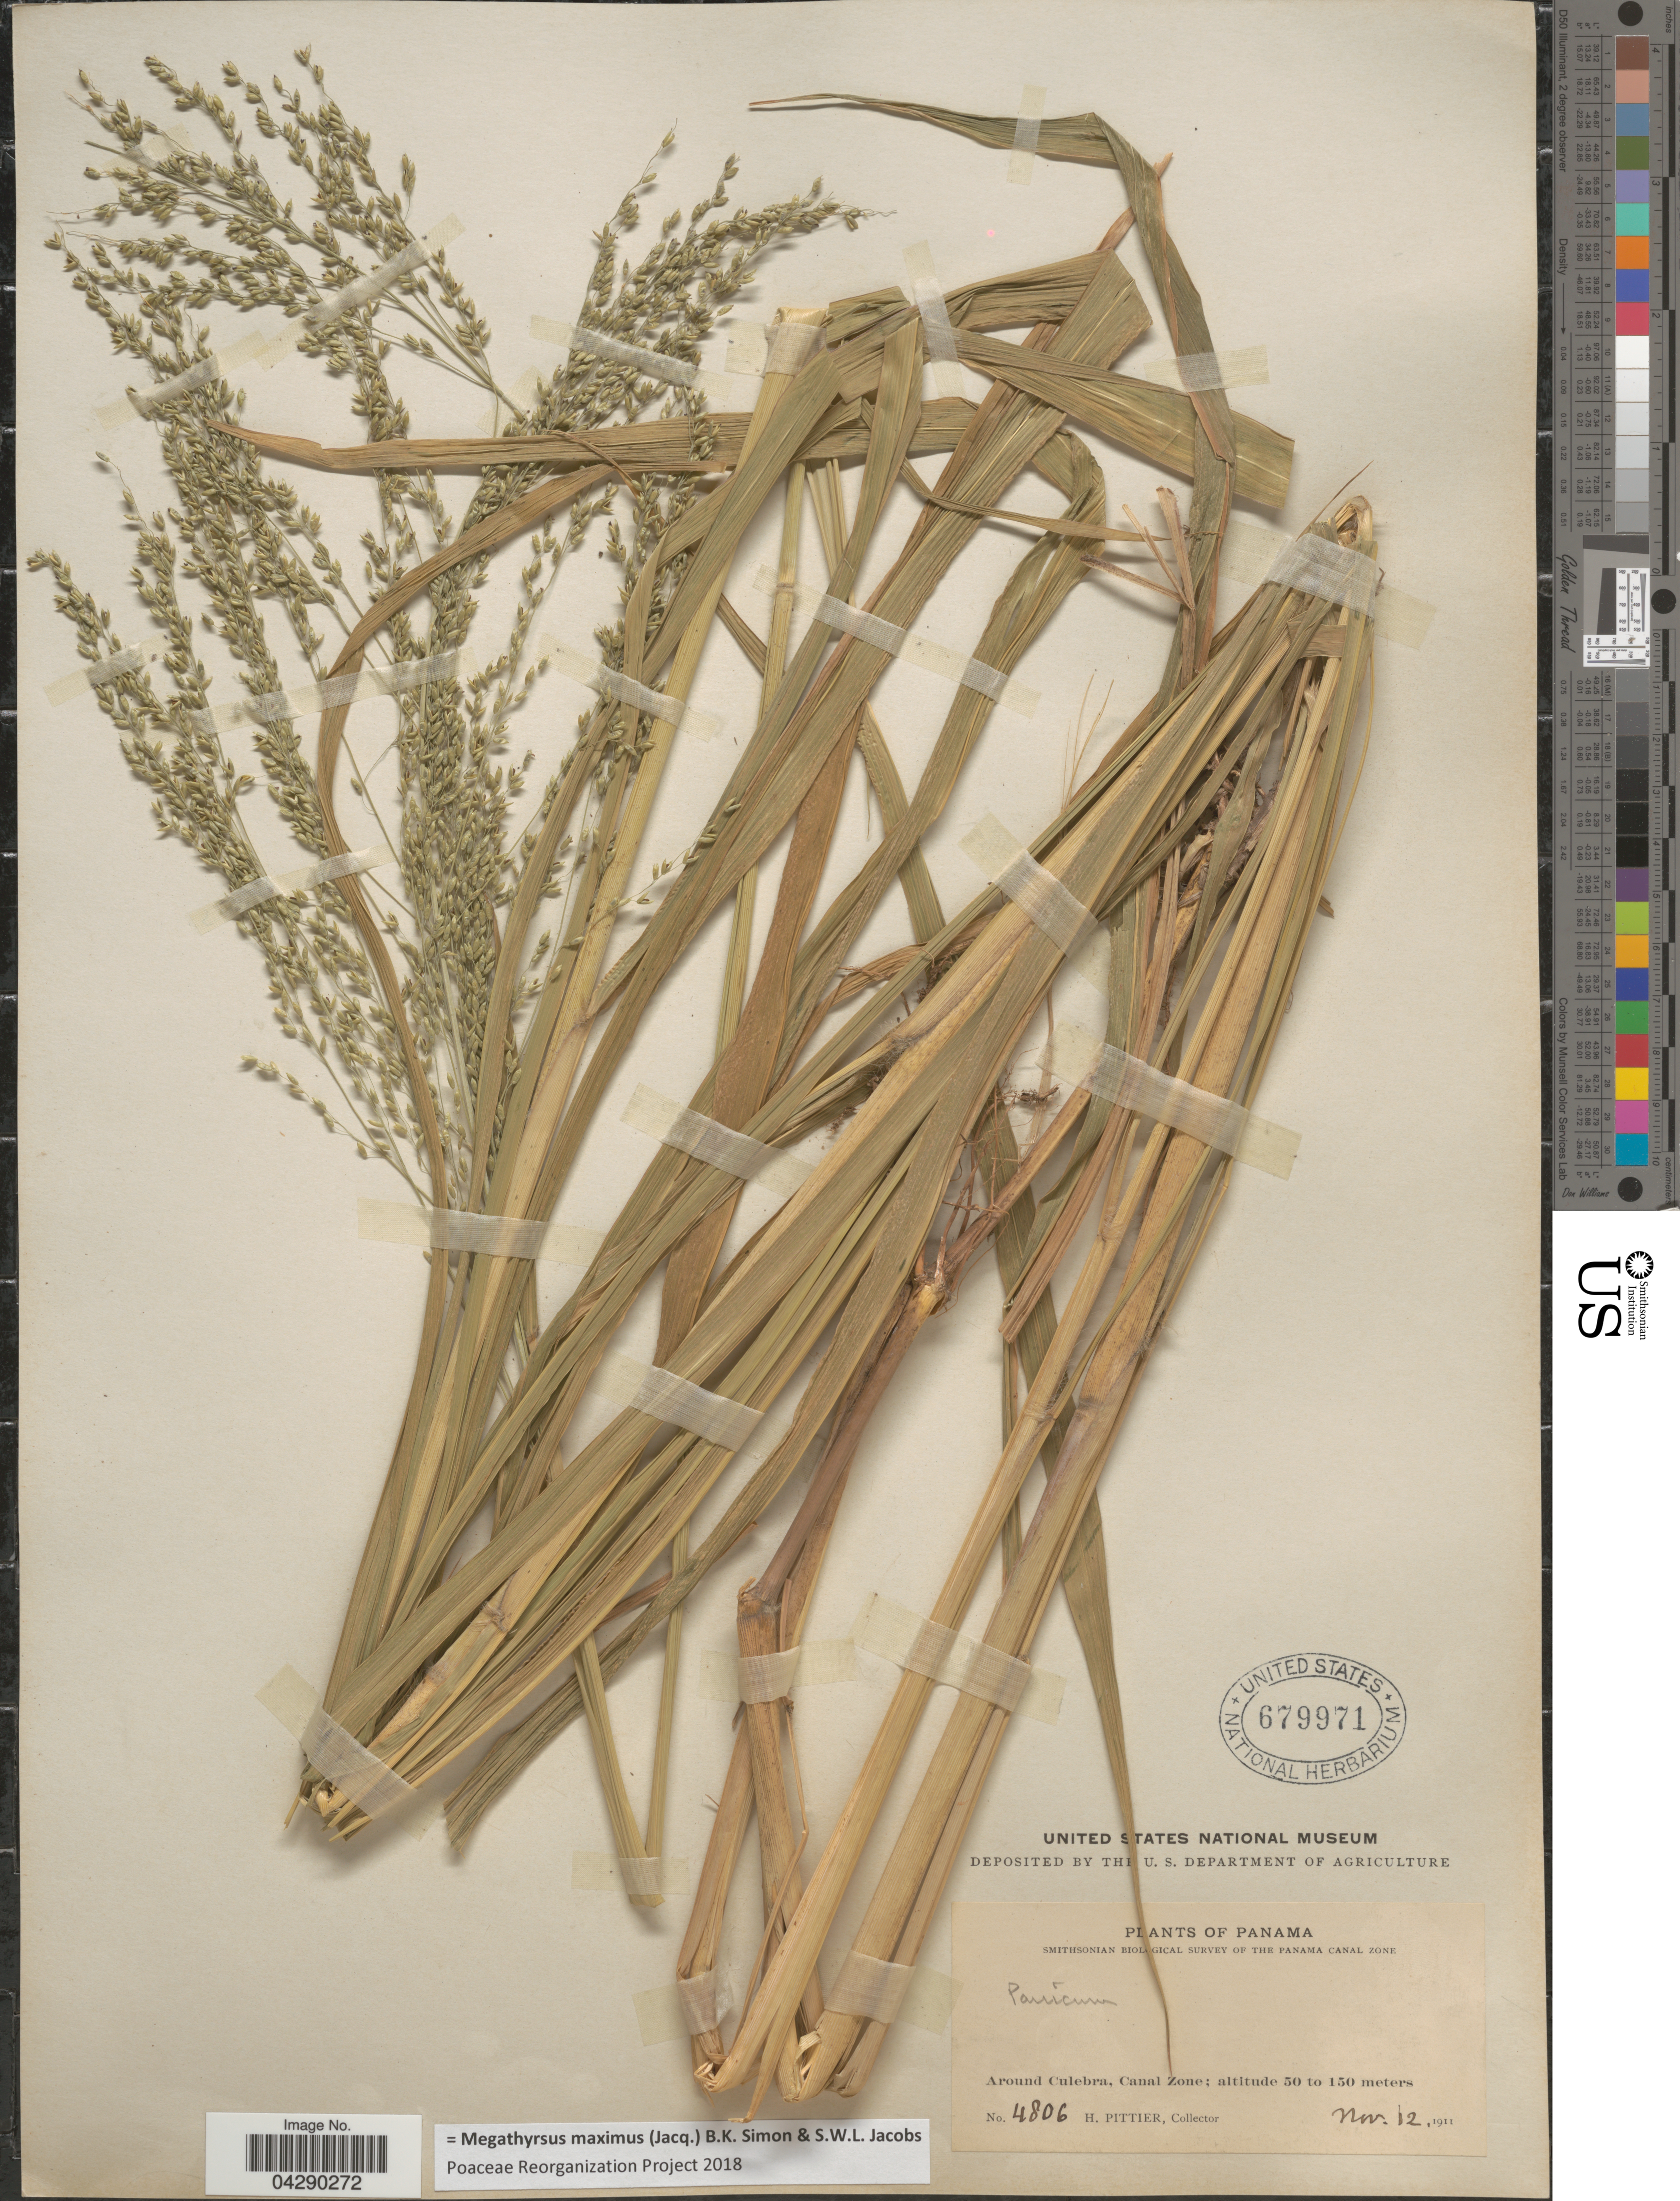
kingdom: Plantae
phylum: Tracheophyta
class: Liliopsida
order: Poales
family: Poaceae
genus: Megathyrsus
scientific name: Megathyrsus maximus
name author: (Jacq.) B.K. Simon & S.W.L. Jacobs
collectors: H. F. Pittier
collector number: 4806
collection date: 1911-11-12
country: Panama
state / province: Colón / Panamá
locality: Smithsonian Biological Survey of the Panama Canal Zone. Around Culebra, Canal Zone.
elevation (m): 50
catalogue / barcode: US 679971